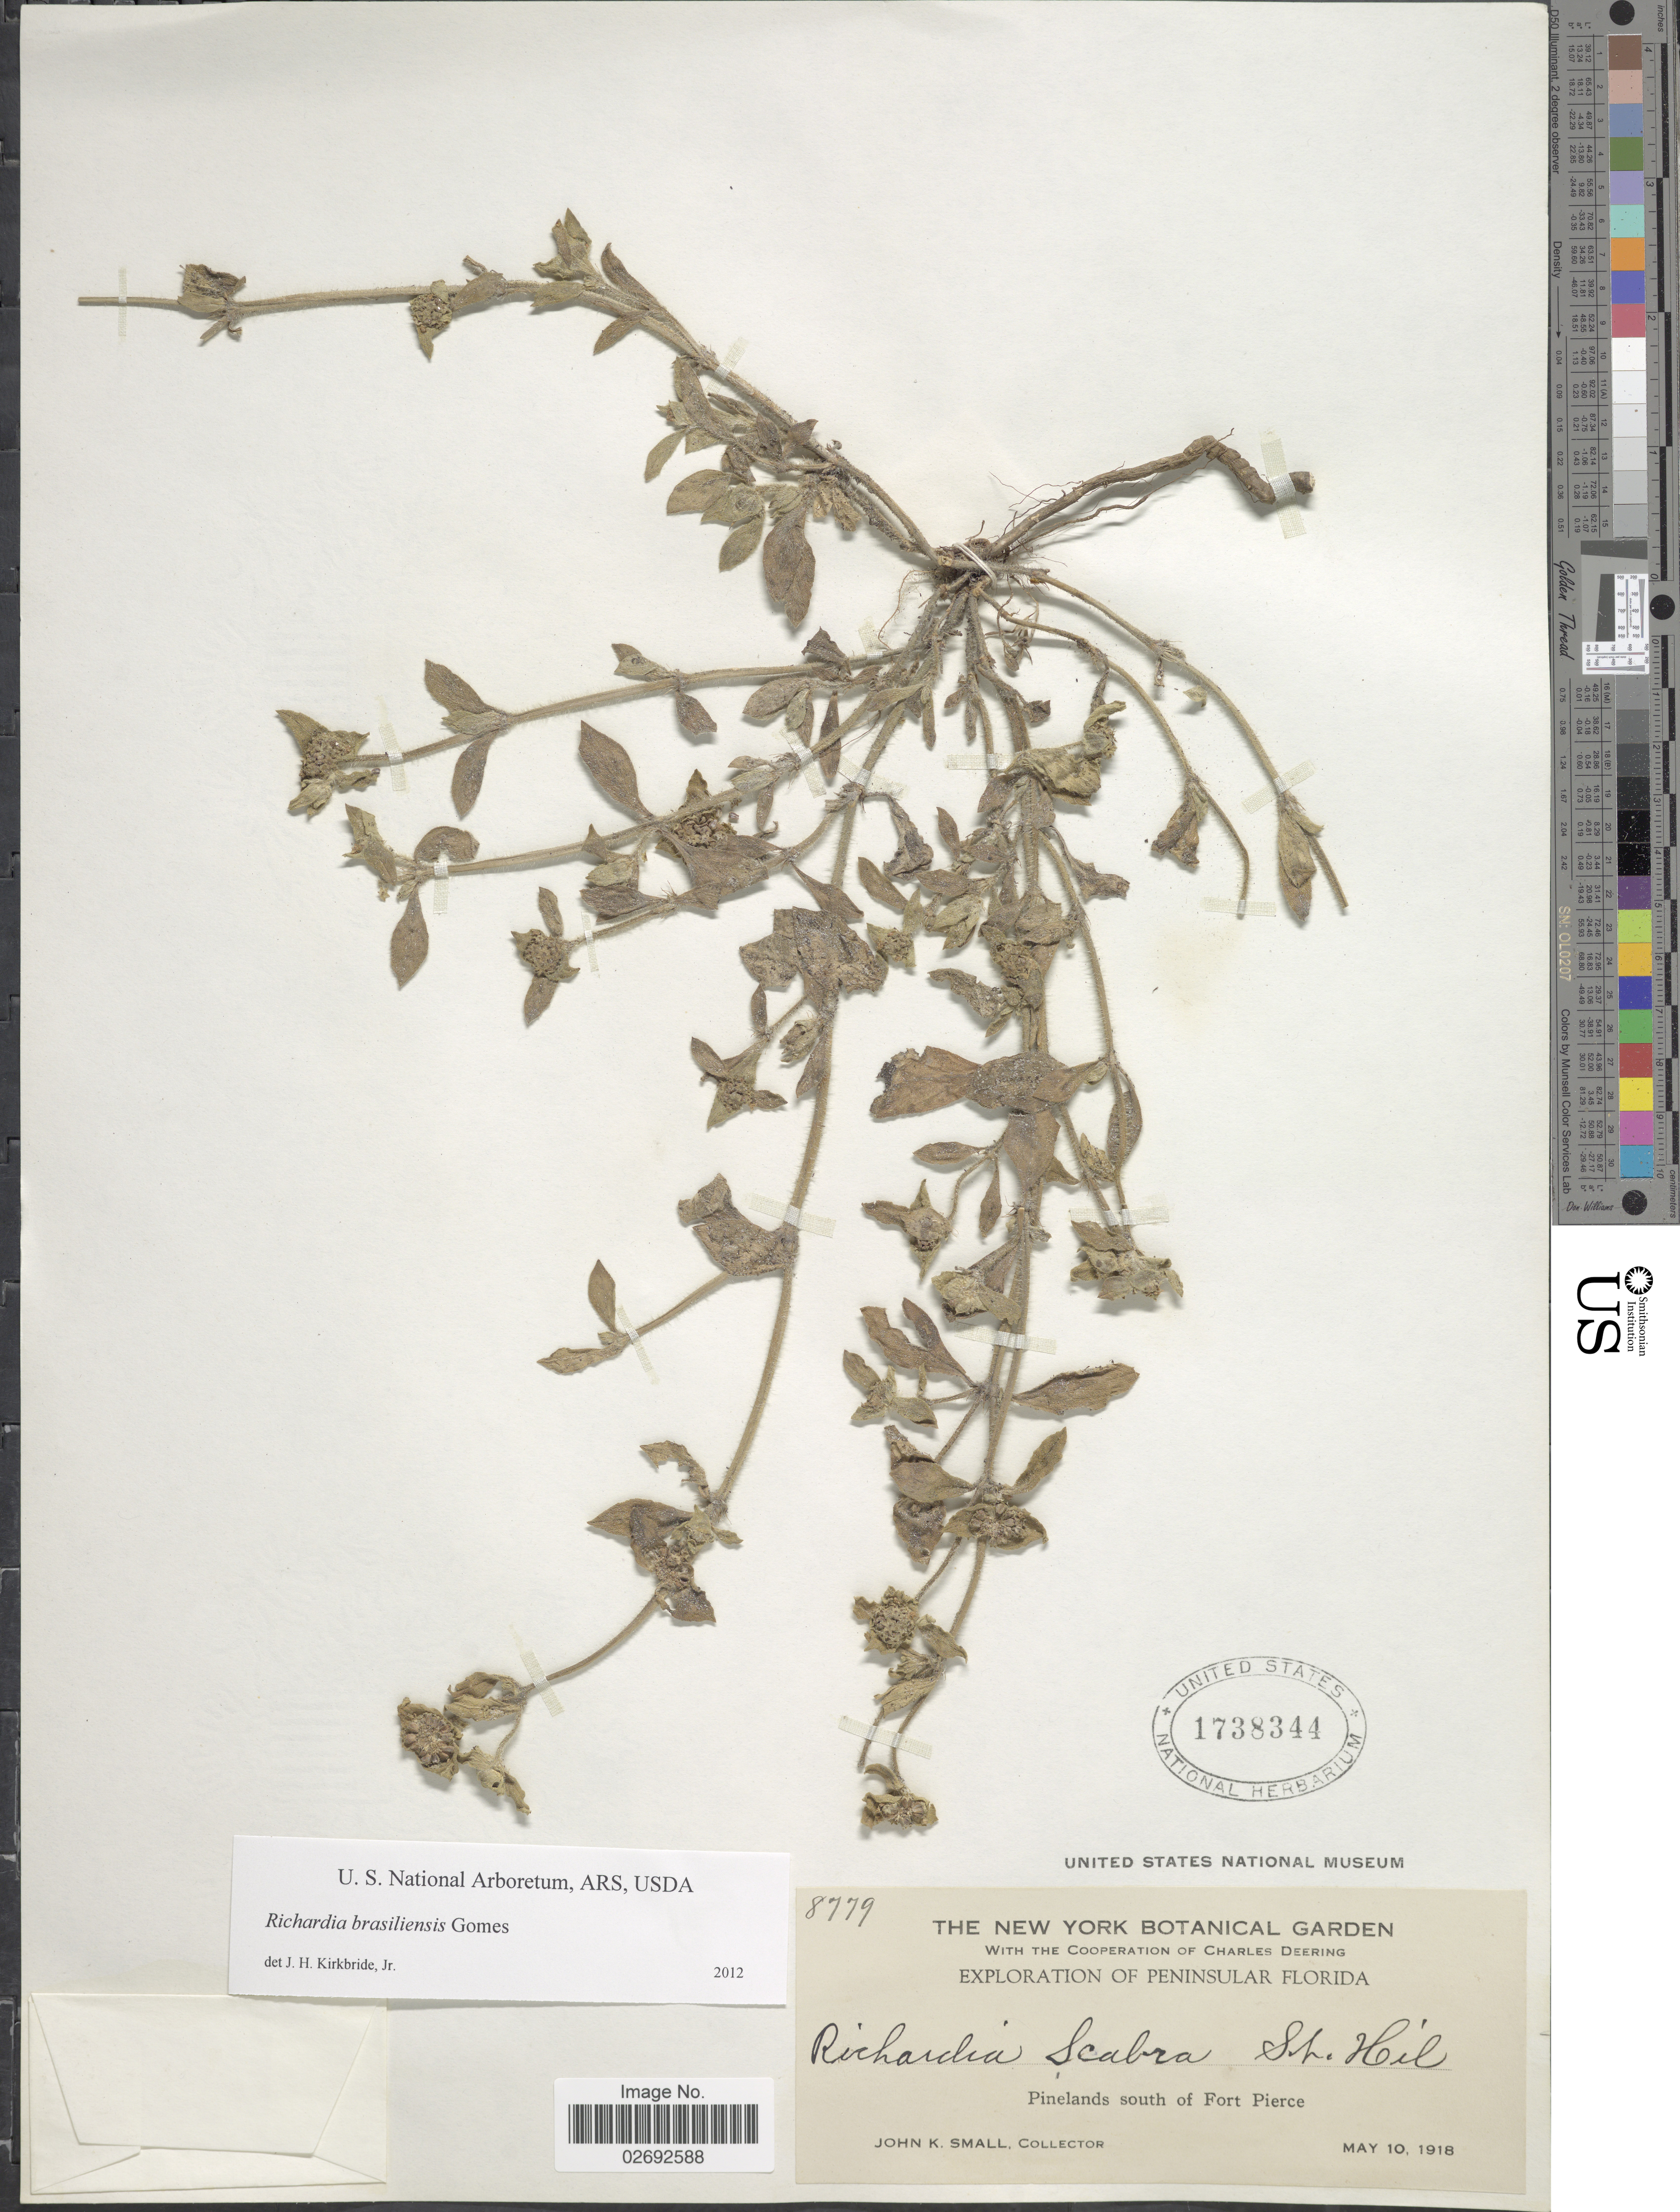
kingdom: Plantae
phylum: Tracheophyta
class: Magnoliopsida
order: Gentianales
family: Rubiaceae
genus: Richardia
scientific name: Richardia brasiliensis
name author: Gomes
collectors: J. K. Small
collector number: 8779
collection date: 1918-05-10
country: United States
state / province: Florida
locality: Pinelands south of Fort Pierce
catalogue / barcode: US 1738344